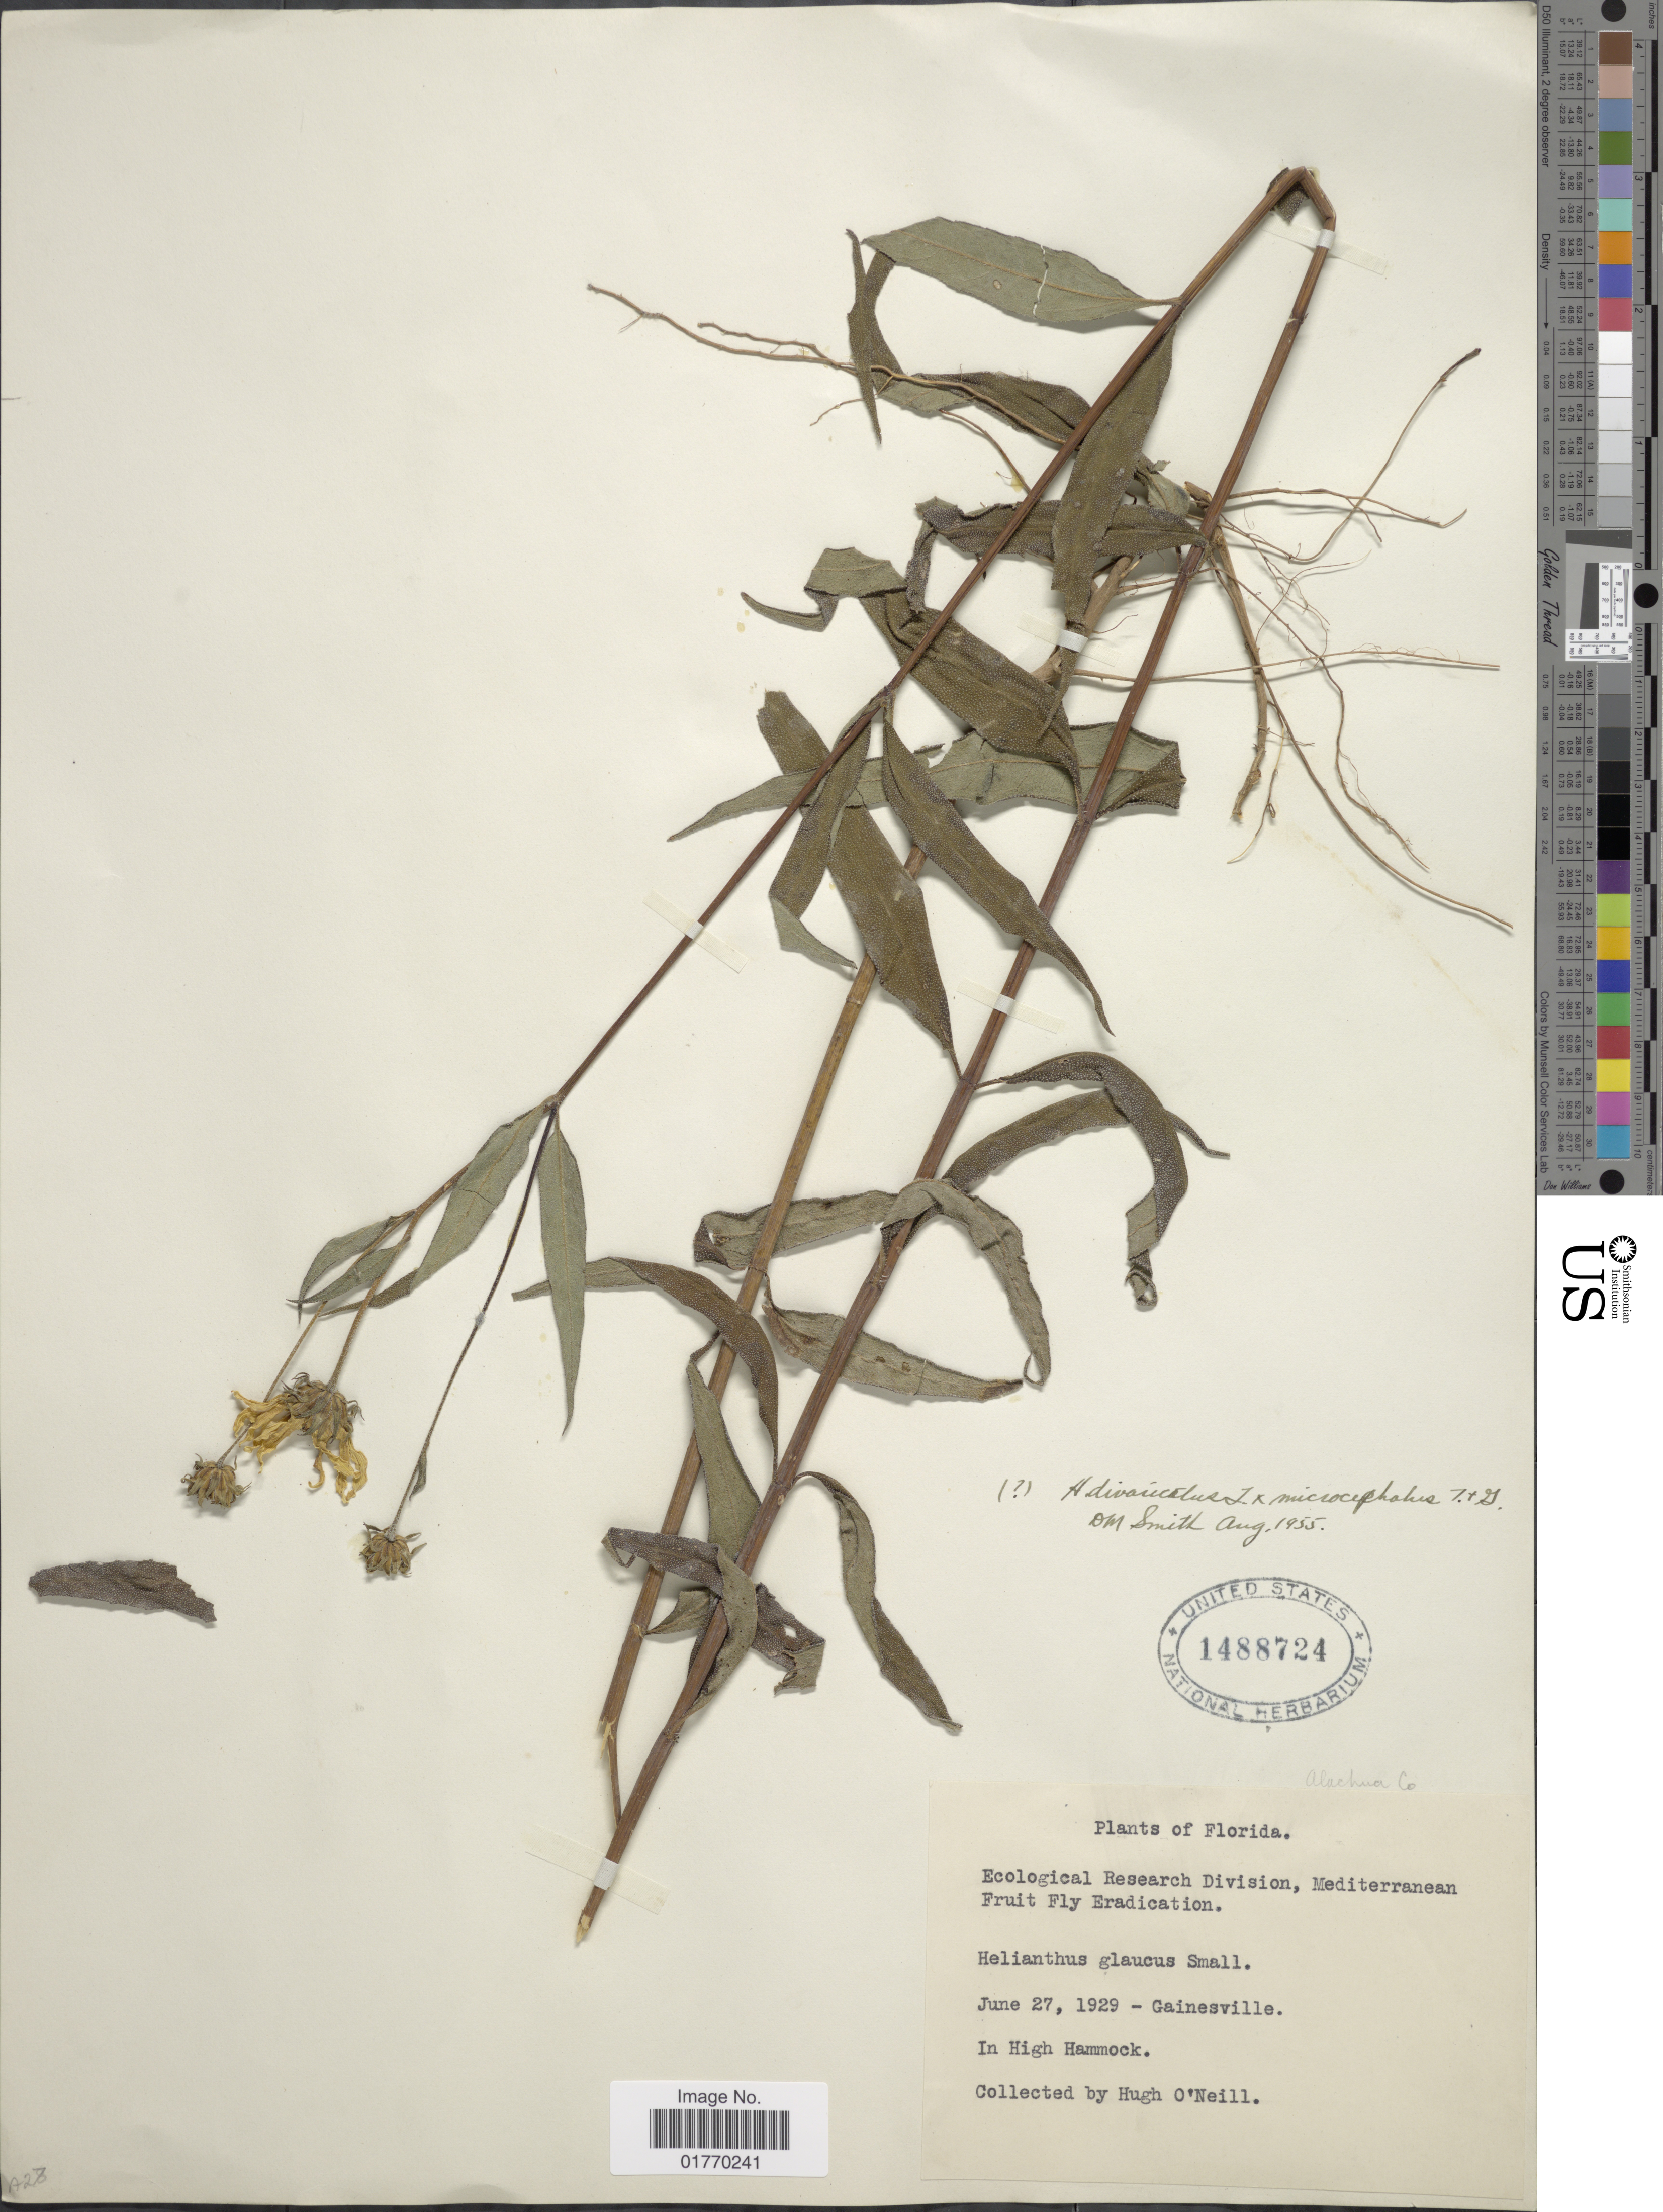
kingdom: Plantae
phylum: Tracheophyta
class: Magnoliopsida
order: Asterales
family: Asteraceae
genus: Helianthus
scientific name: Helianthus divaricatus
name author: L.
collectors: H. O'Neill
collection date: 1929-06-27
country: United States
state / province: Florida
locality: Gainesville, In High Hammock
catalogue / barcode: US 1488724